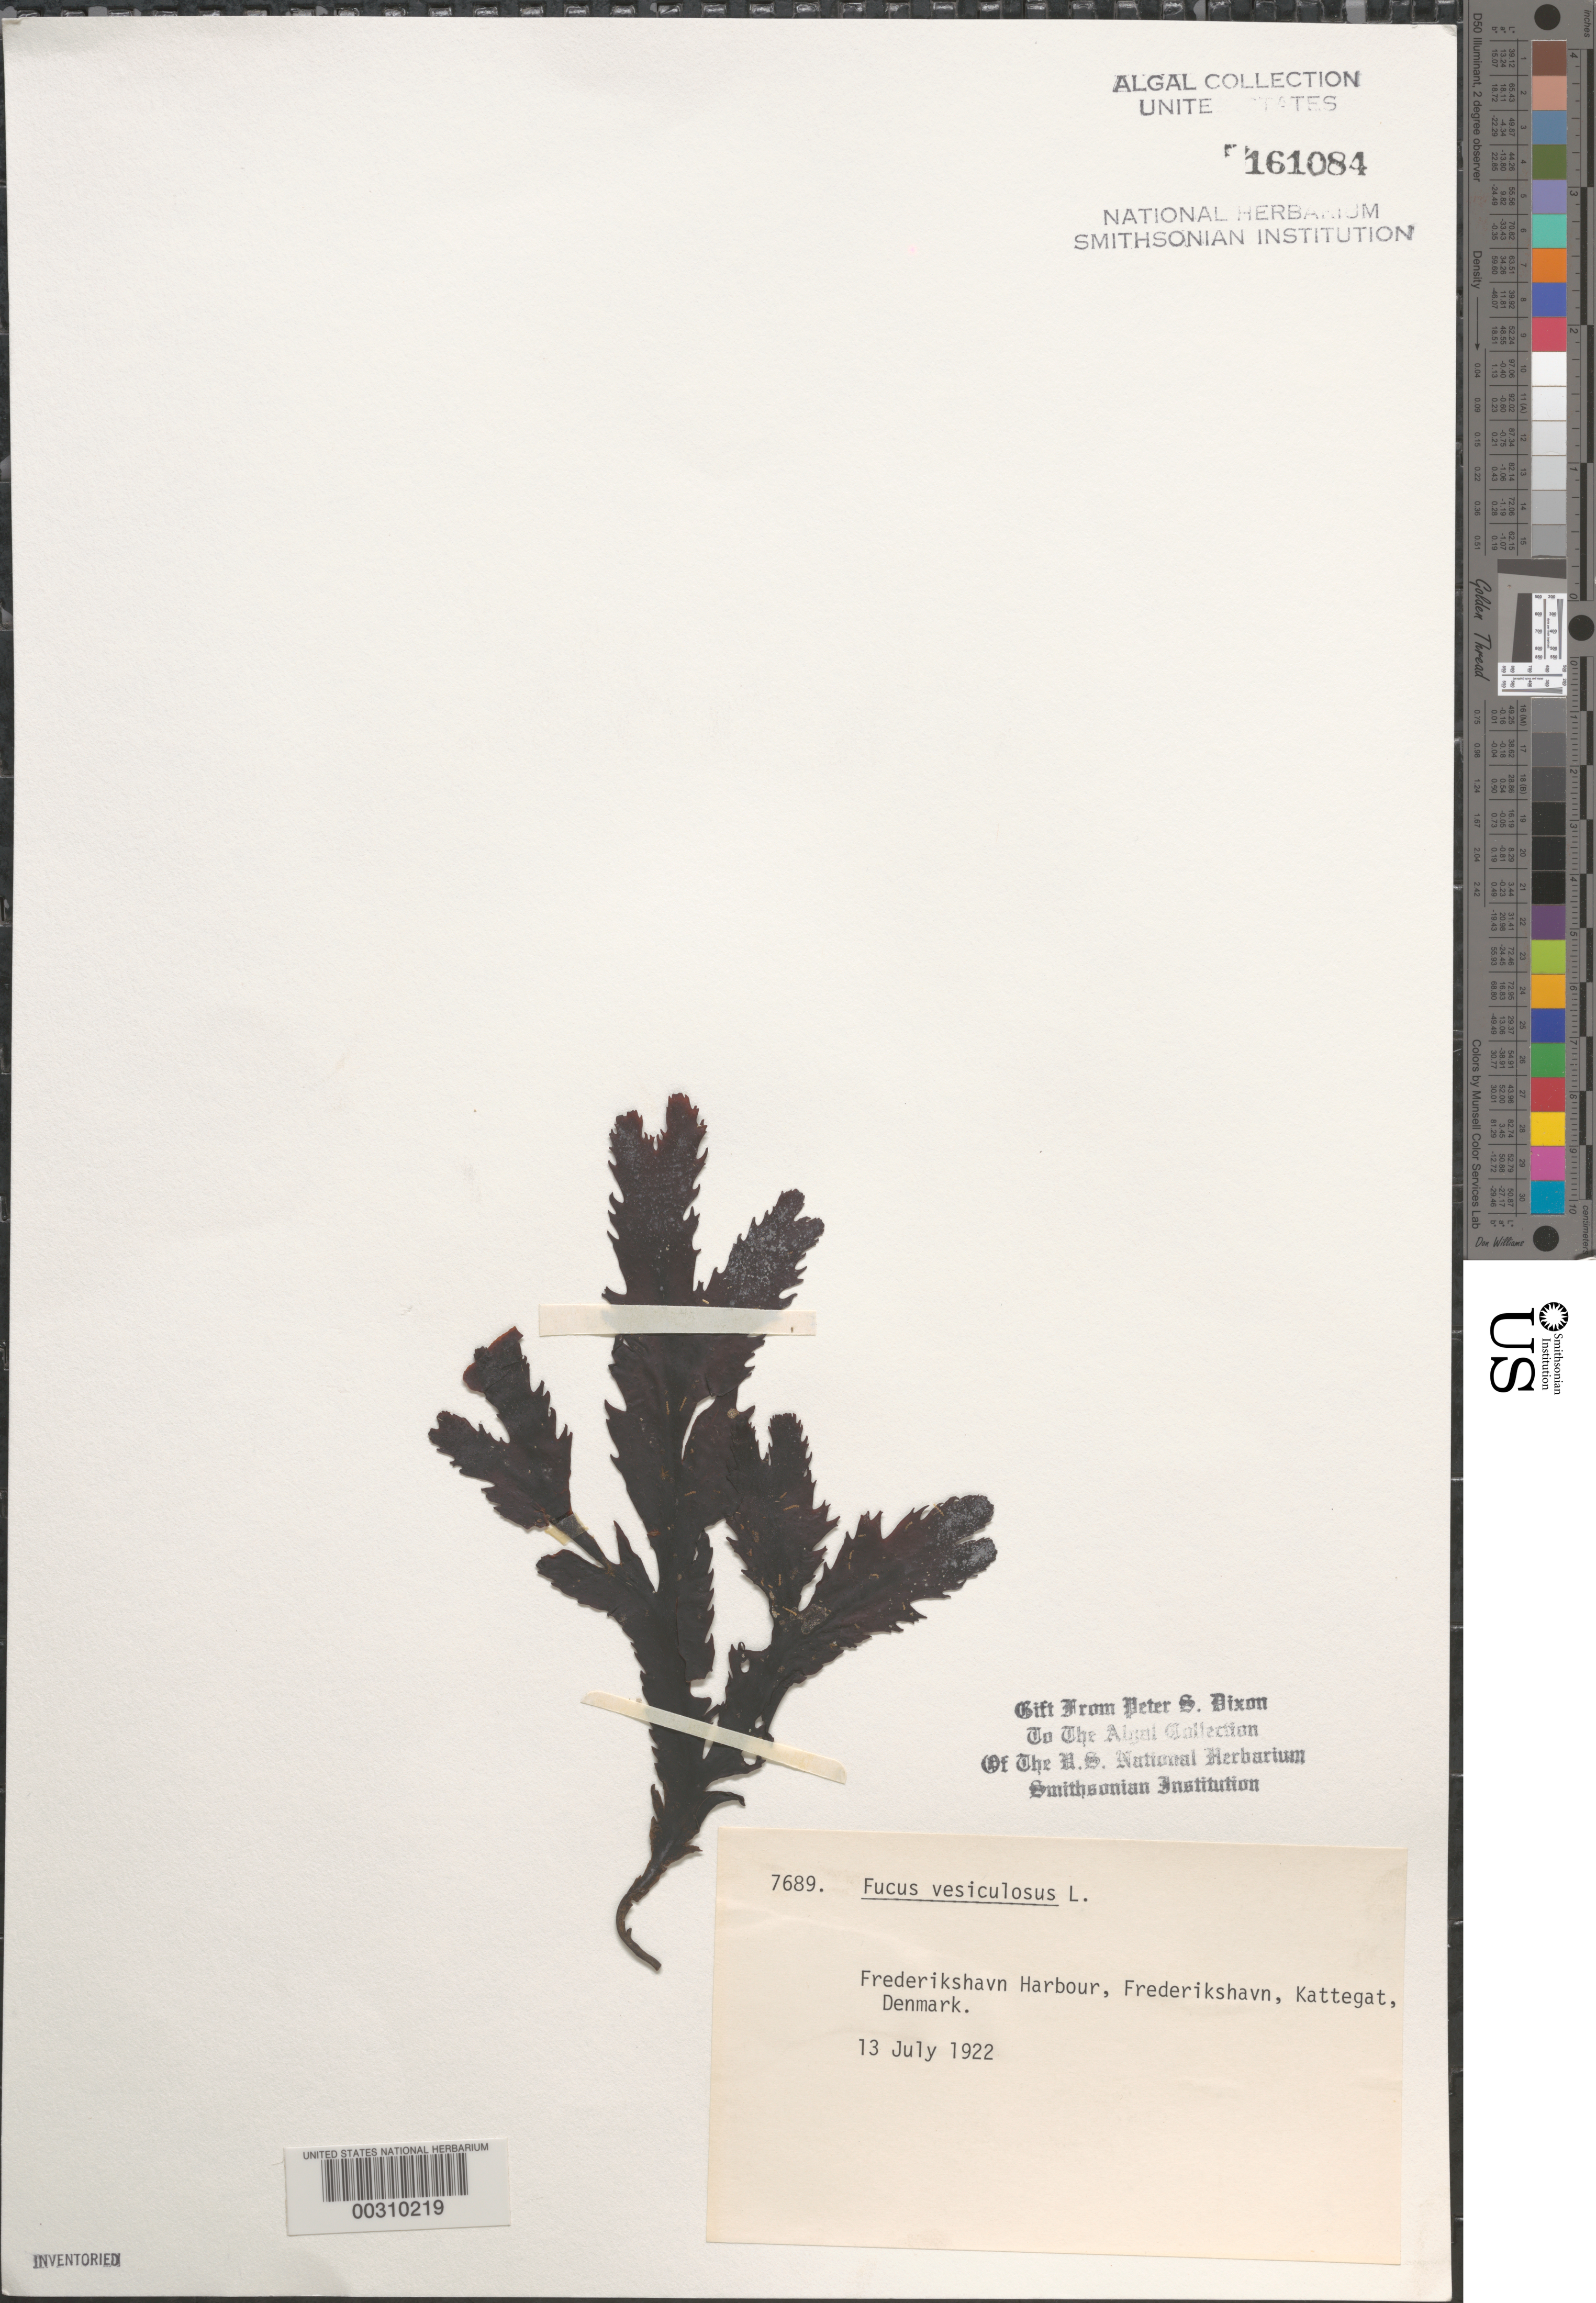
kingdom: Chromista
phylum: Ochrophyta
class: Phaeophyceae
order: Fucales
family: Fucaceae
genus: Fucus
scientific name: Fucus vesiculosus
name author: L.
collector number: PSD 7689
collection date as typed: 13 Jul 1922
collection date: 1922-07-13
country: Denmark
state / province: Nordjylland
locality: Frederikshavn Harbor, Kattegat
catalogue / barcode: US 161084